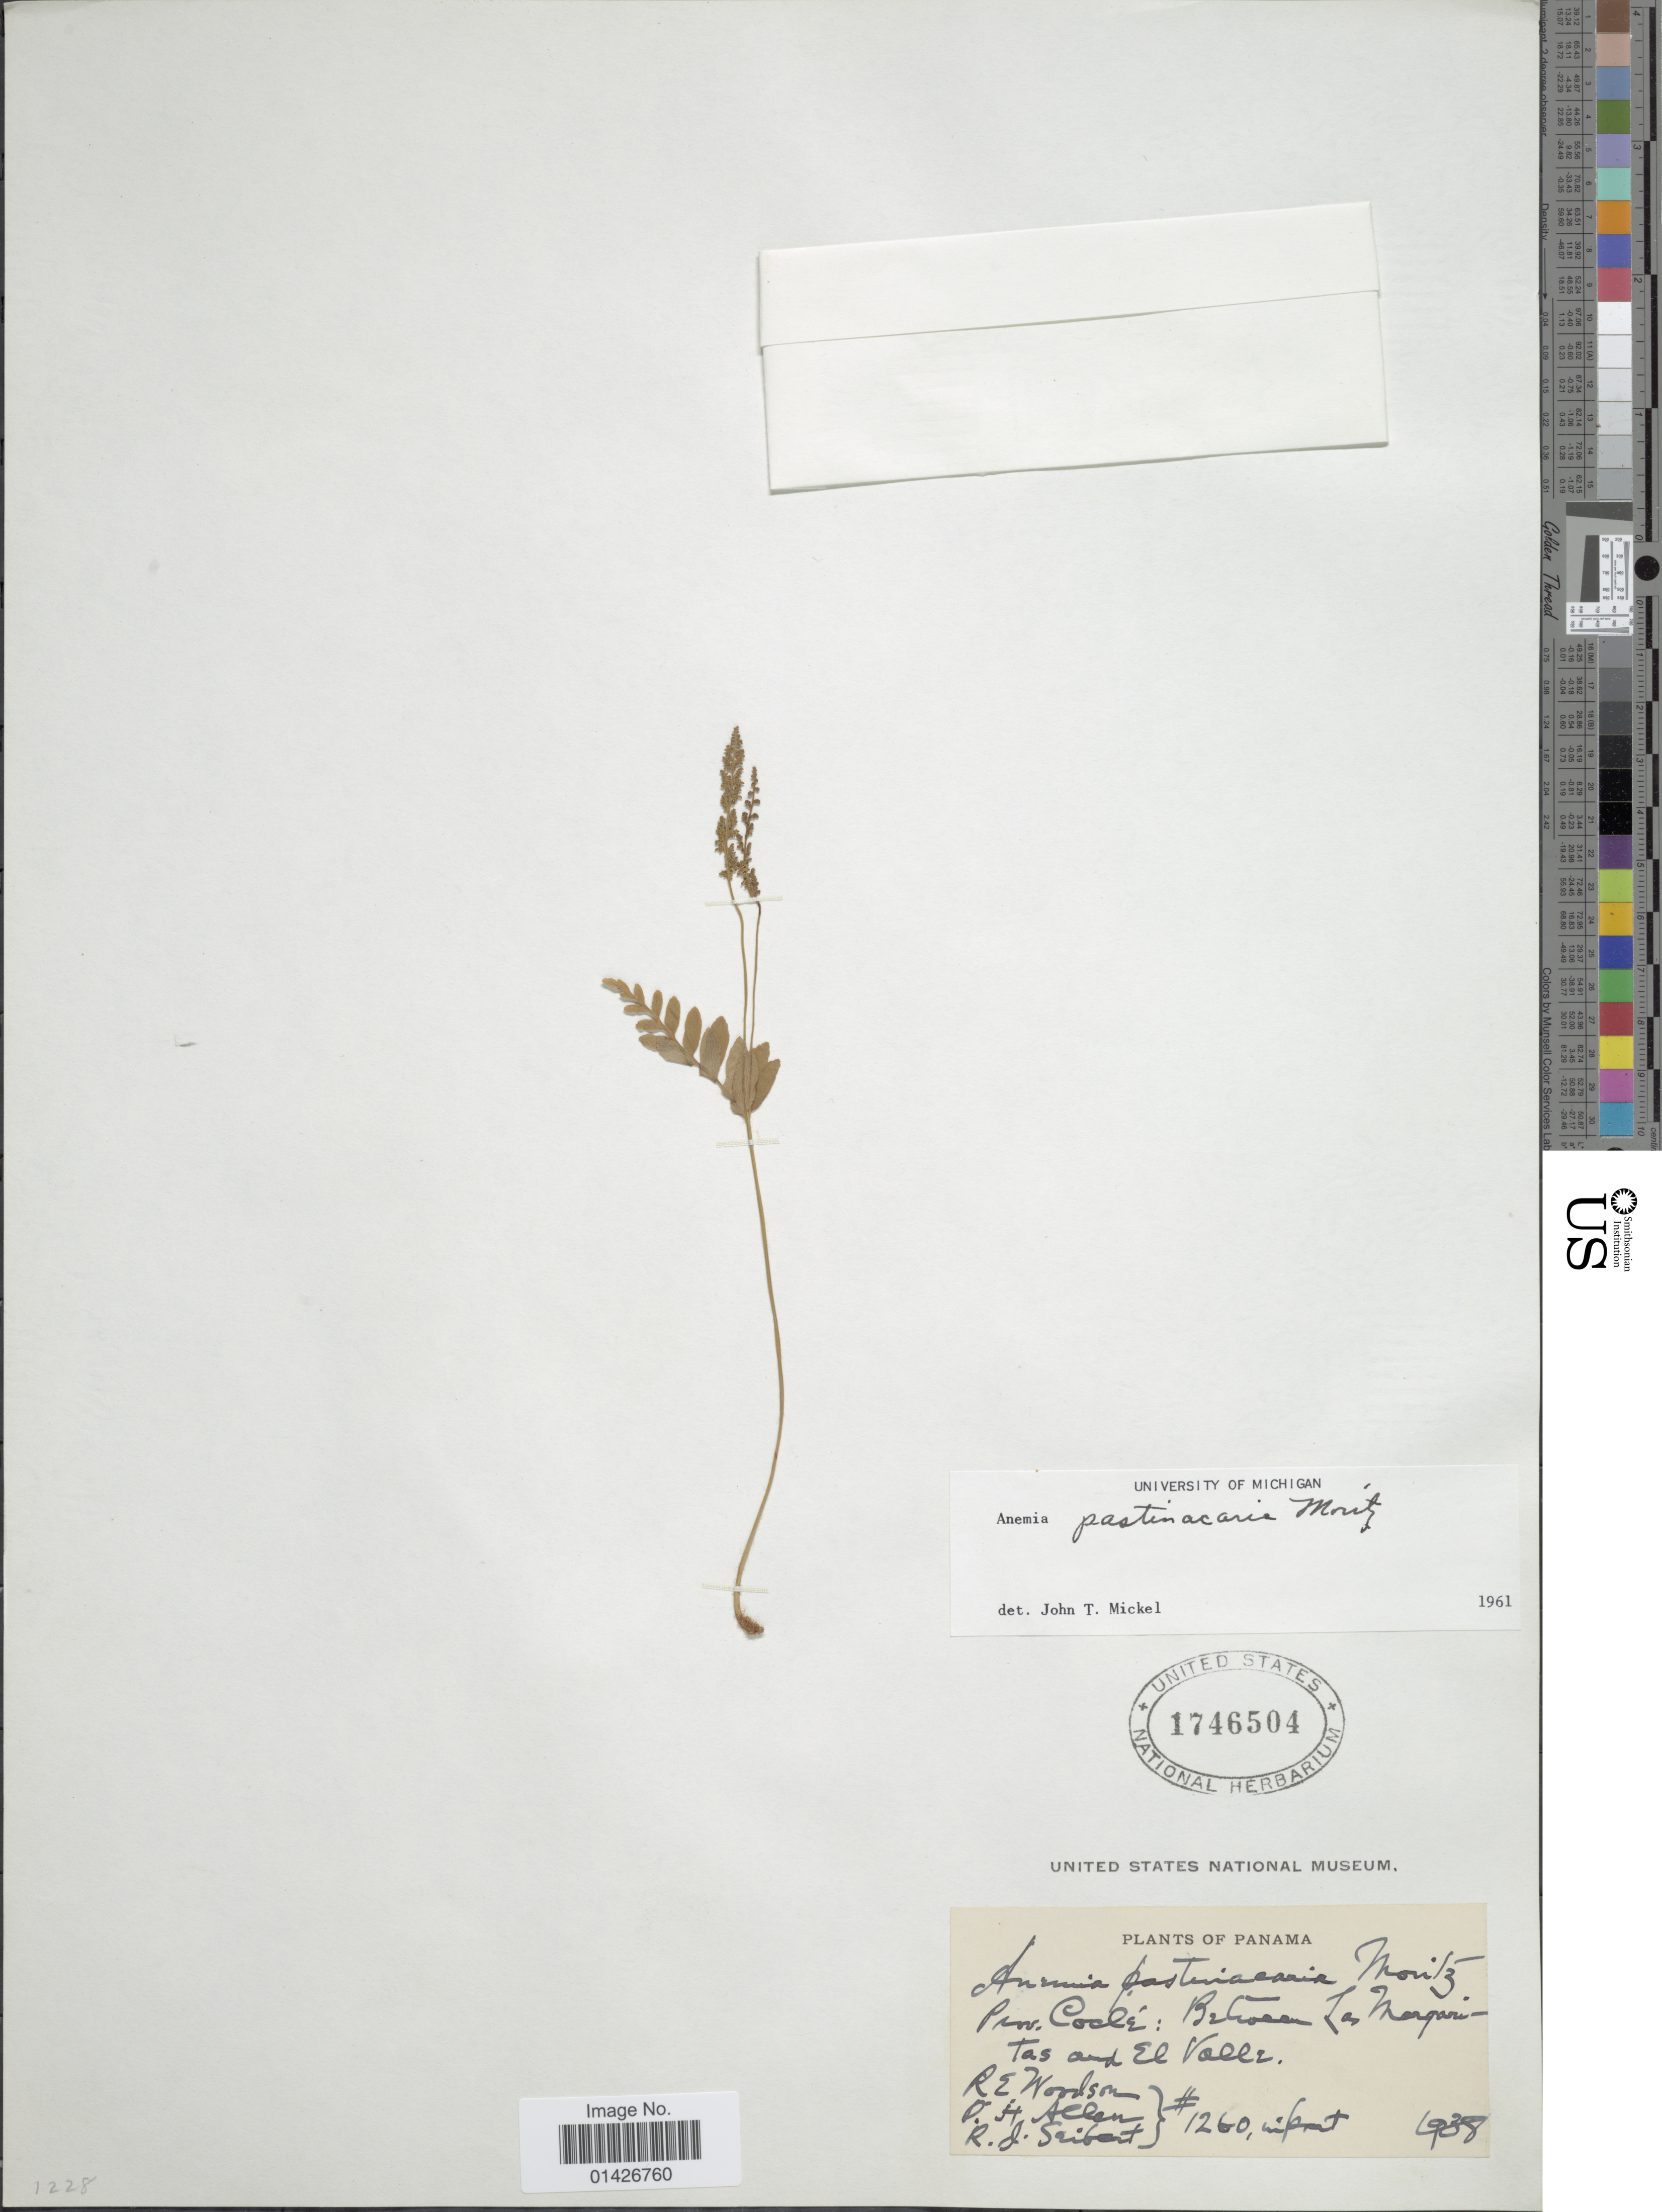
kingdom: Plantae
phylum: Tracheophyta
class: Polypodiopsida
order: Schizaeales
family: Anemiaceae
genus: Anemia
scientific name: Anemia pastinacaria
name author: Moritz ex Prantl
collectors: R. E. Woodson, P. H. Allen & R. J. Seibert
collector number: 1260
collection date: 1938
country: Panama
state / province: Coclé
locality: Between Las Margaritas and El Valle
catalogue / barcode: US 1746504